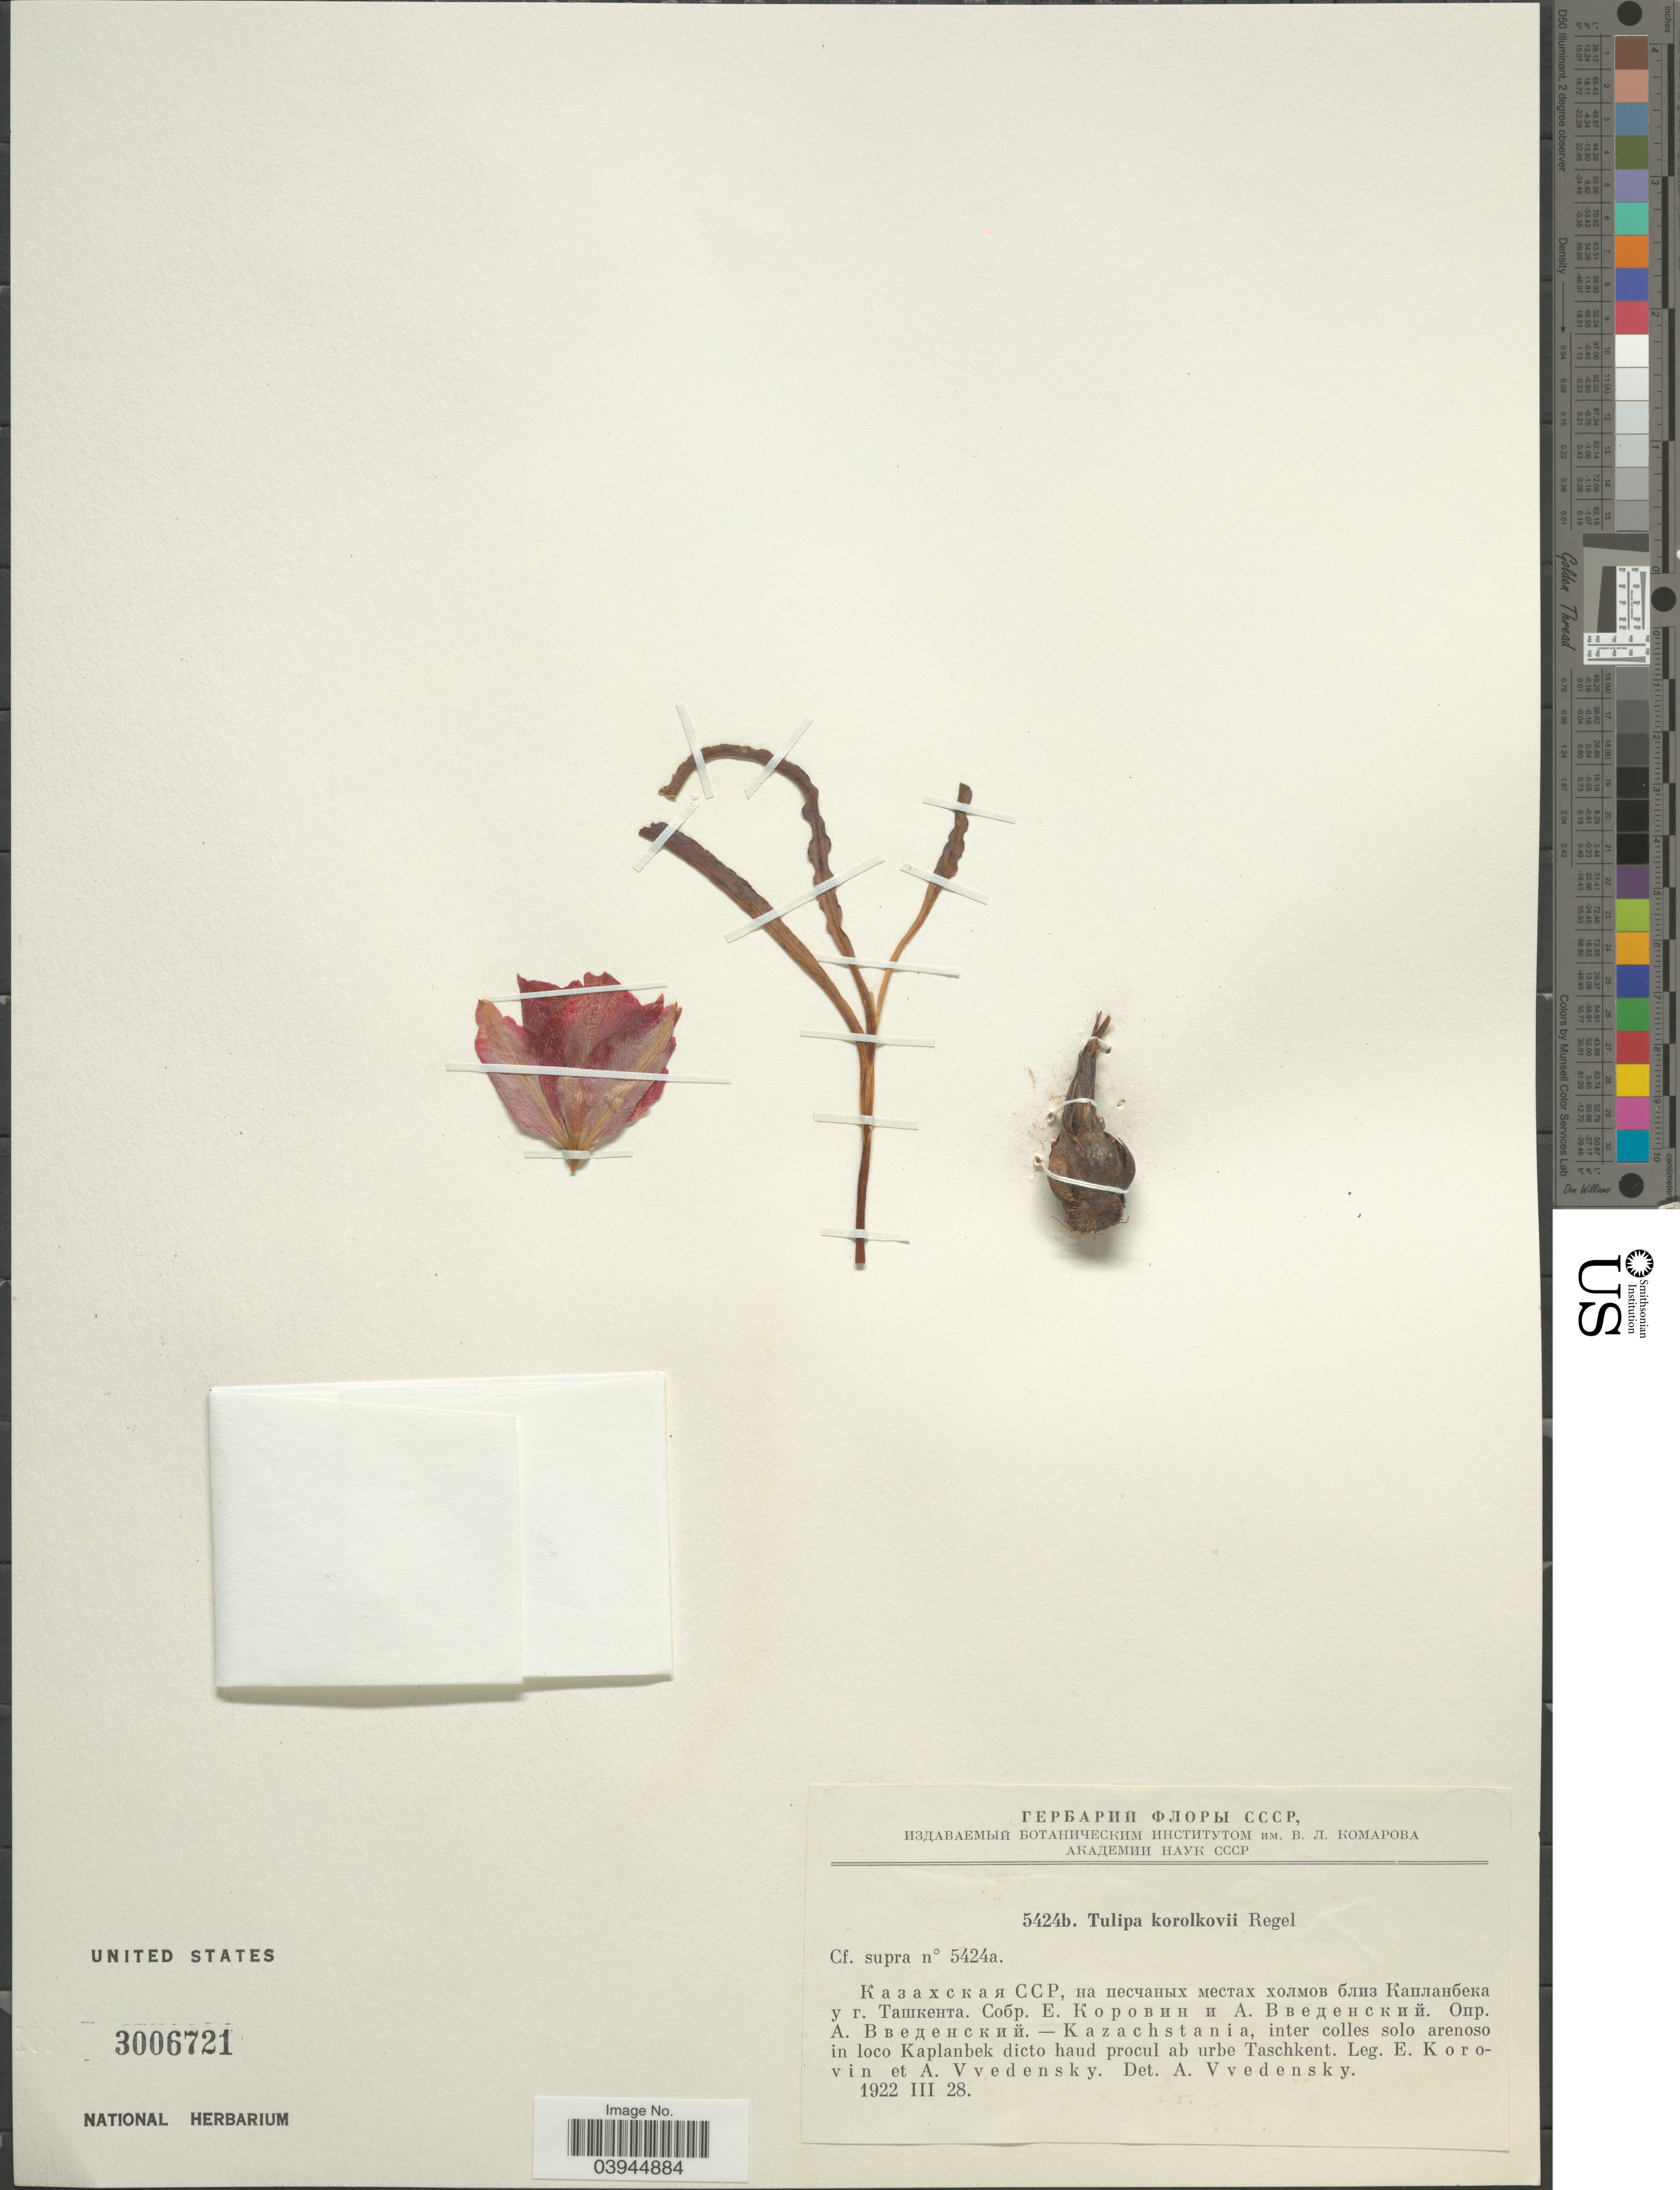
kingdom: Plantae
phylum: Tracheophyta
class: Liliopsida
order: Liliales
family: Liliaceae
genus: Tulipa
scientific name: Tulipa korolkowii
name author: Regel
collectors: E. Korovin & A. Vvedensky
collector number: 5424b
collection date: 1922-03-28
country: Kazakhstan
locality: Kazachstania, inter colles solo arenoso in loco Kaplanbek dicto haud procul ab urbe Taschkent.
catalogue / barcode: US 3006721